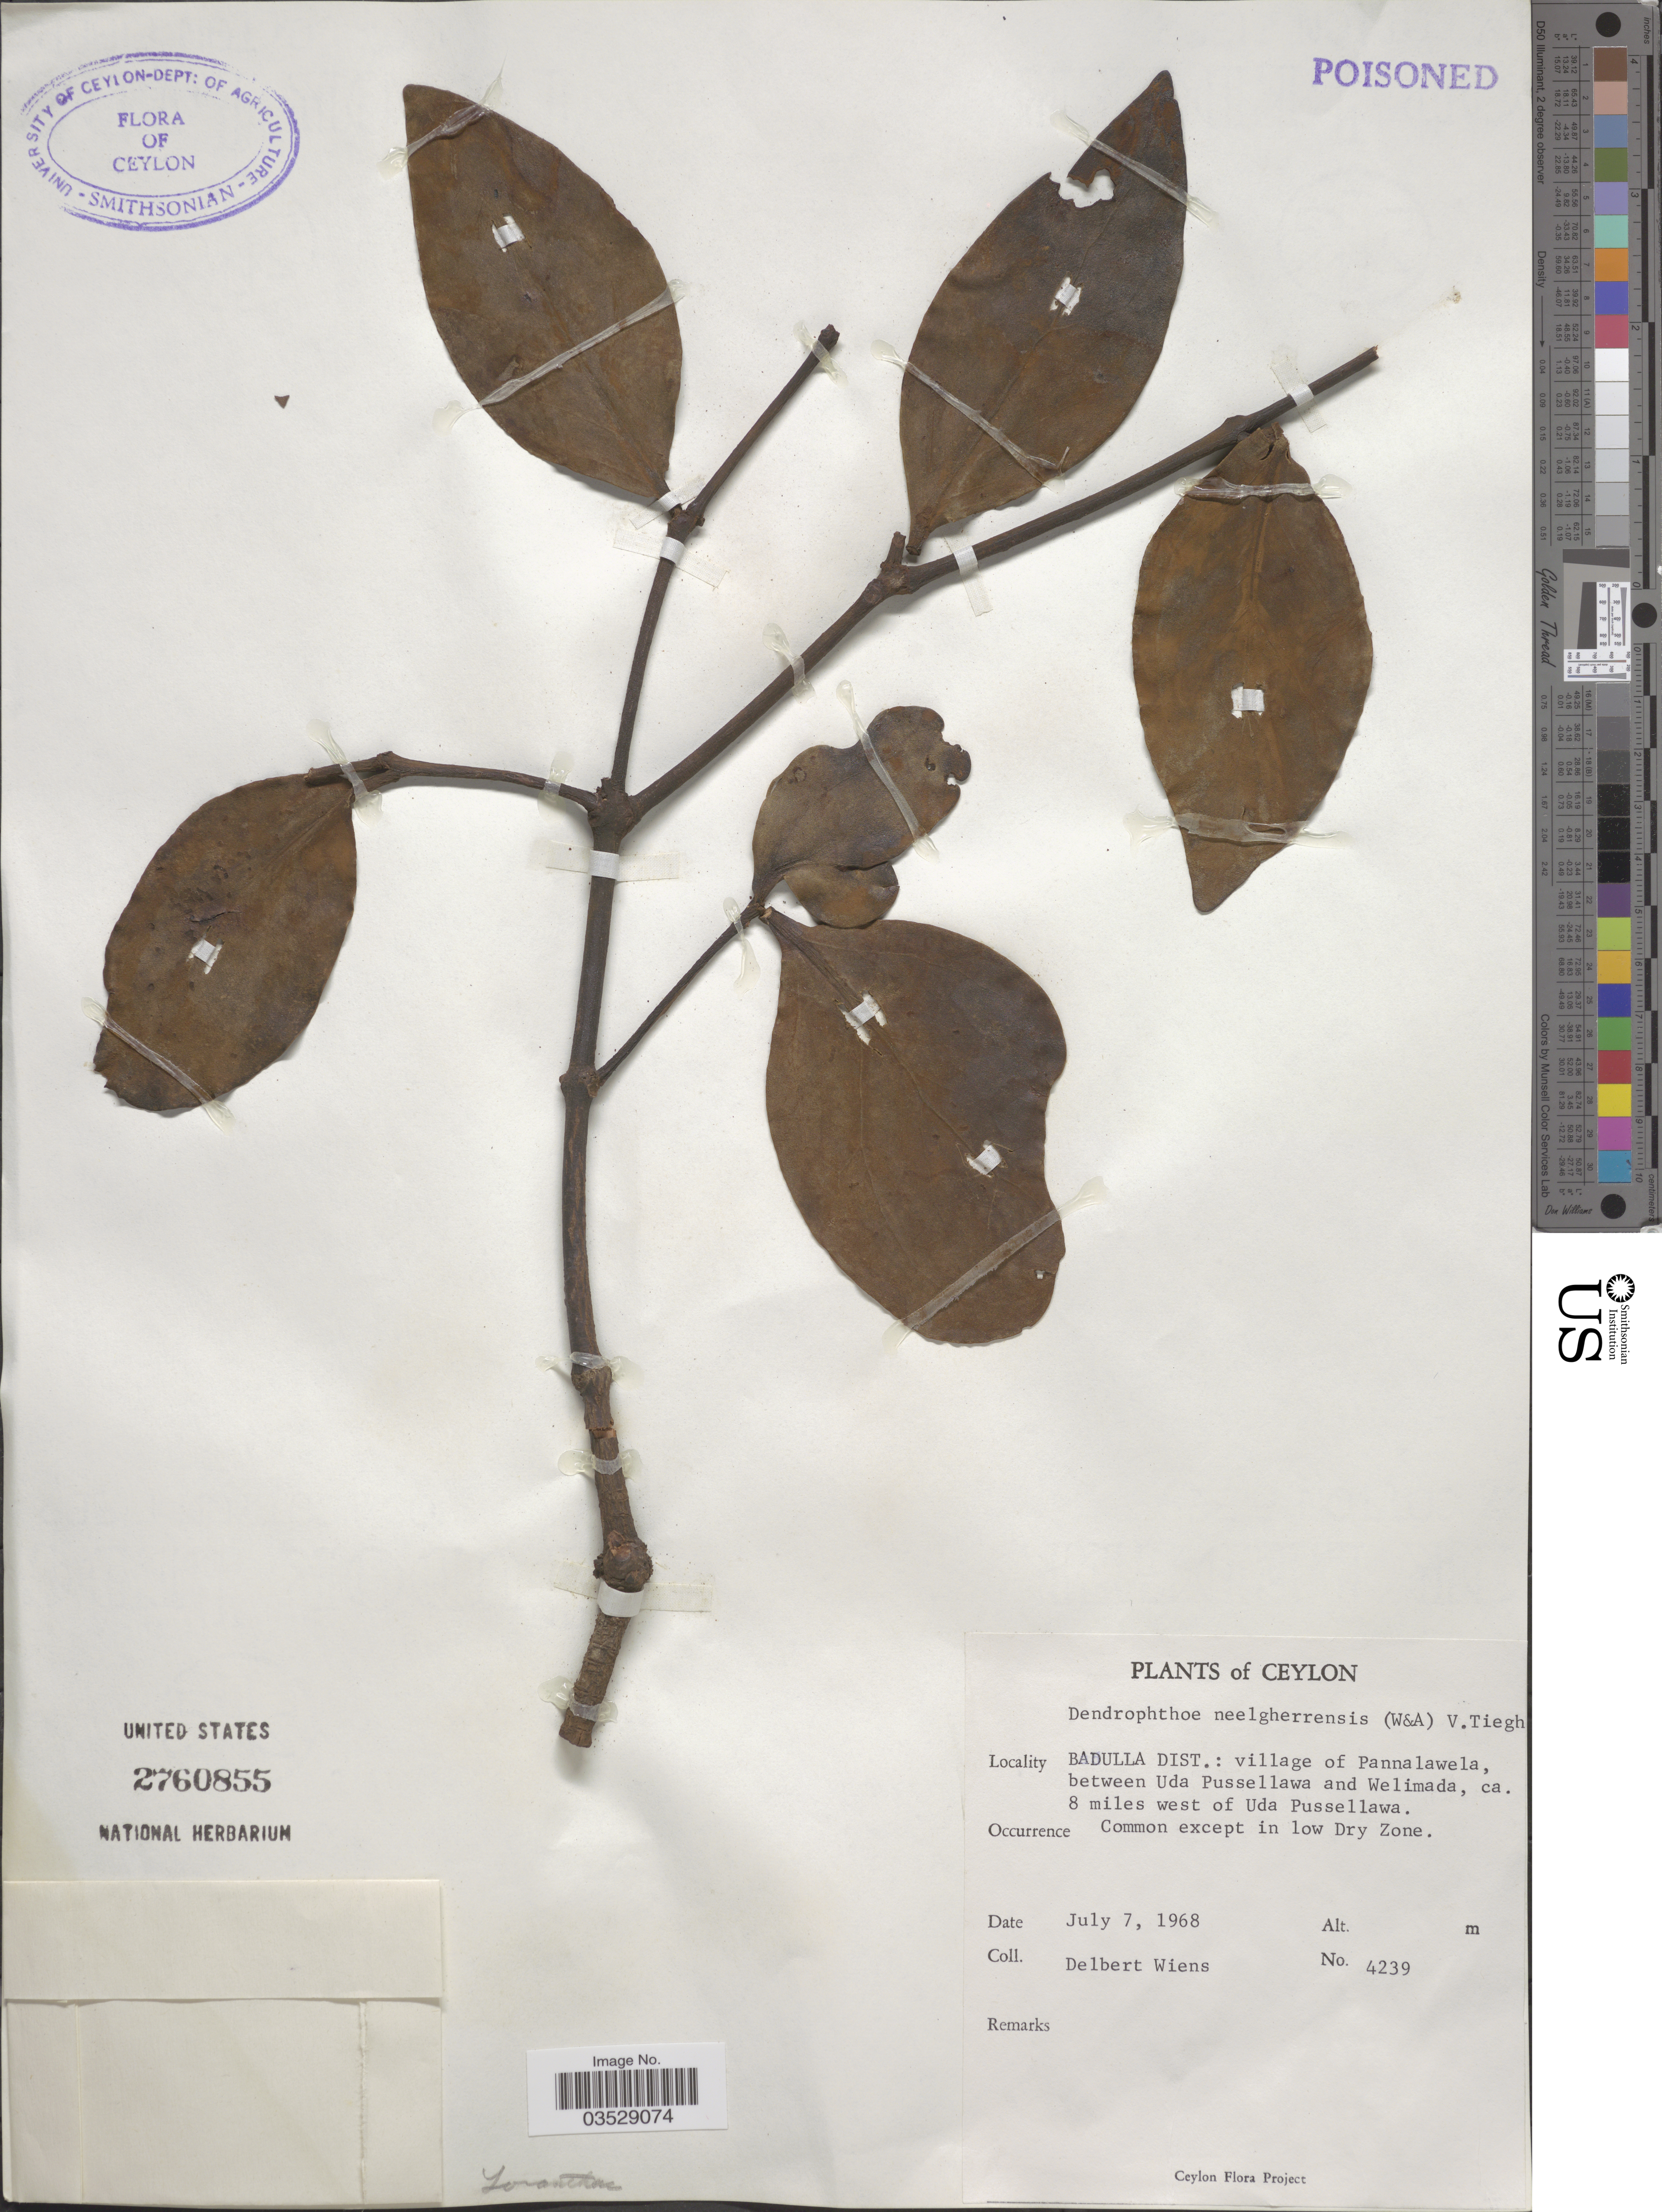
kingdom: Plantae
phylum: Tracheophyta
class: Magnoliopsida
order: Santalales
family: Loranthaceae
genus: Dendrophthoe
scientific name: Dendrophthoe trigona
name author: (Wight & Arn.) Danser ex Santapau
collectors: D. Wiens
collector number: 4239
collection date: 1968-07-07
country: Sri Lanka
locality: Ceylon. Badulla Dist.: village of Pannalawela, between Uda Pussellawa and Welimada, ca. 8 miles west of Uda Pussellawa.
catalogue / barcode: US 2760855